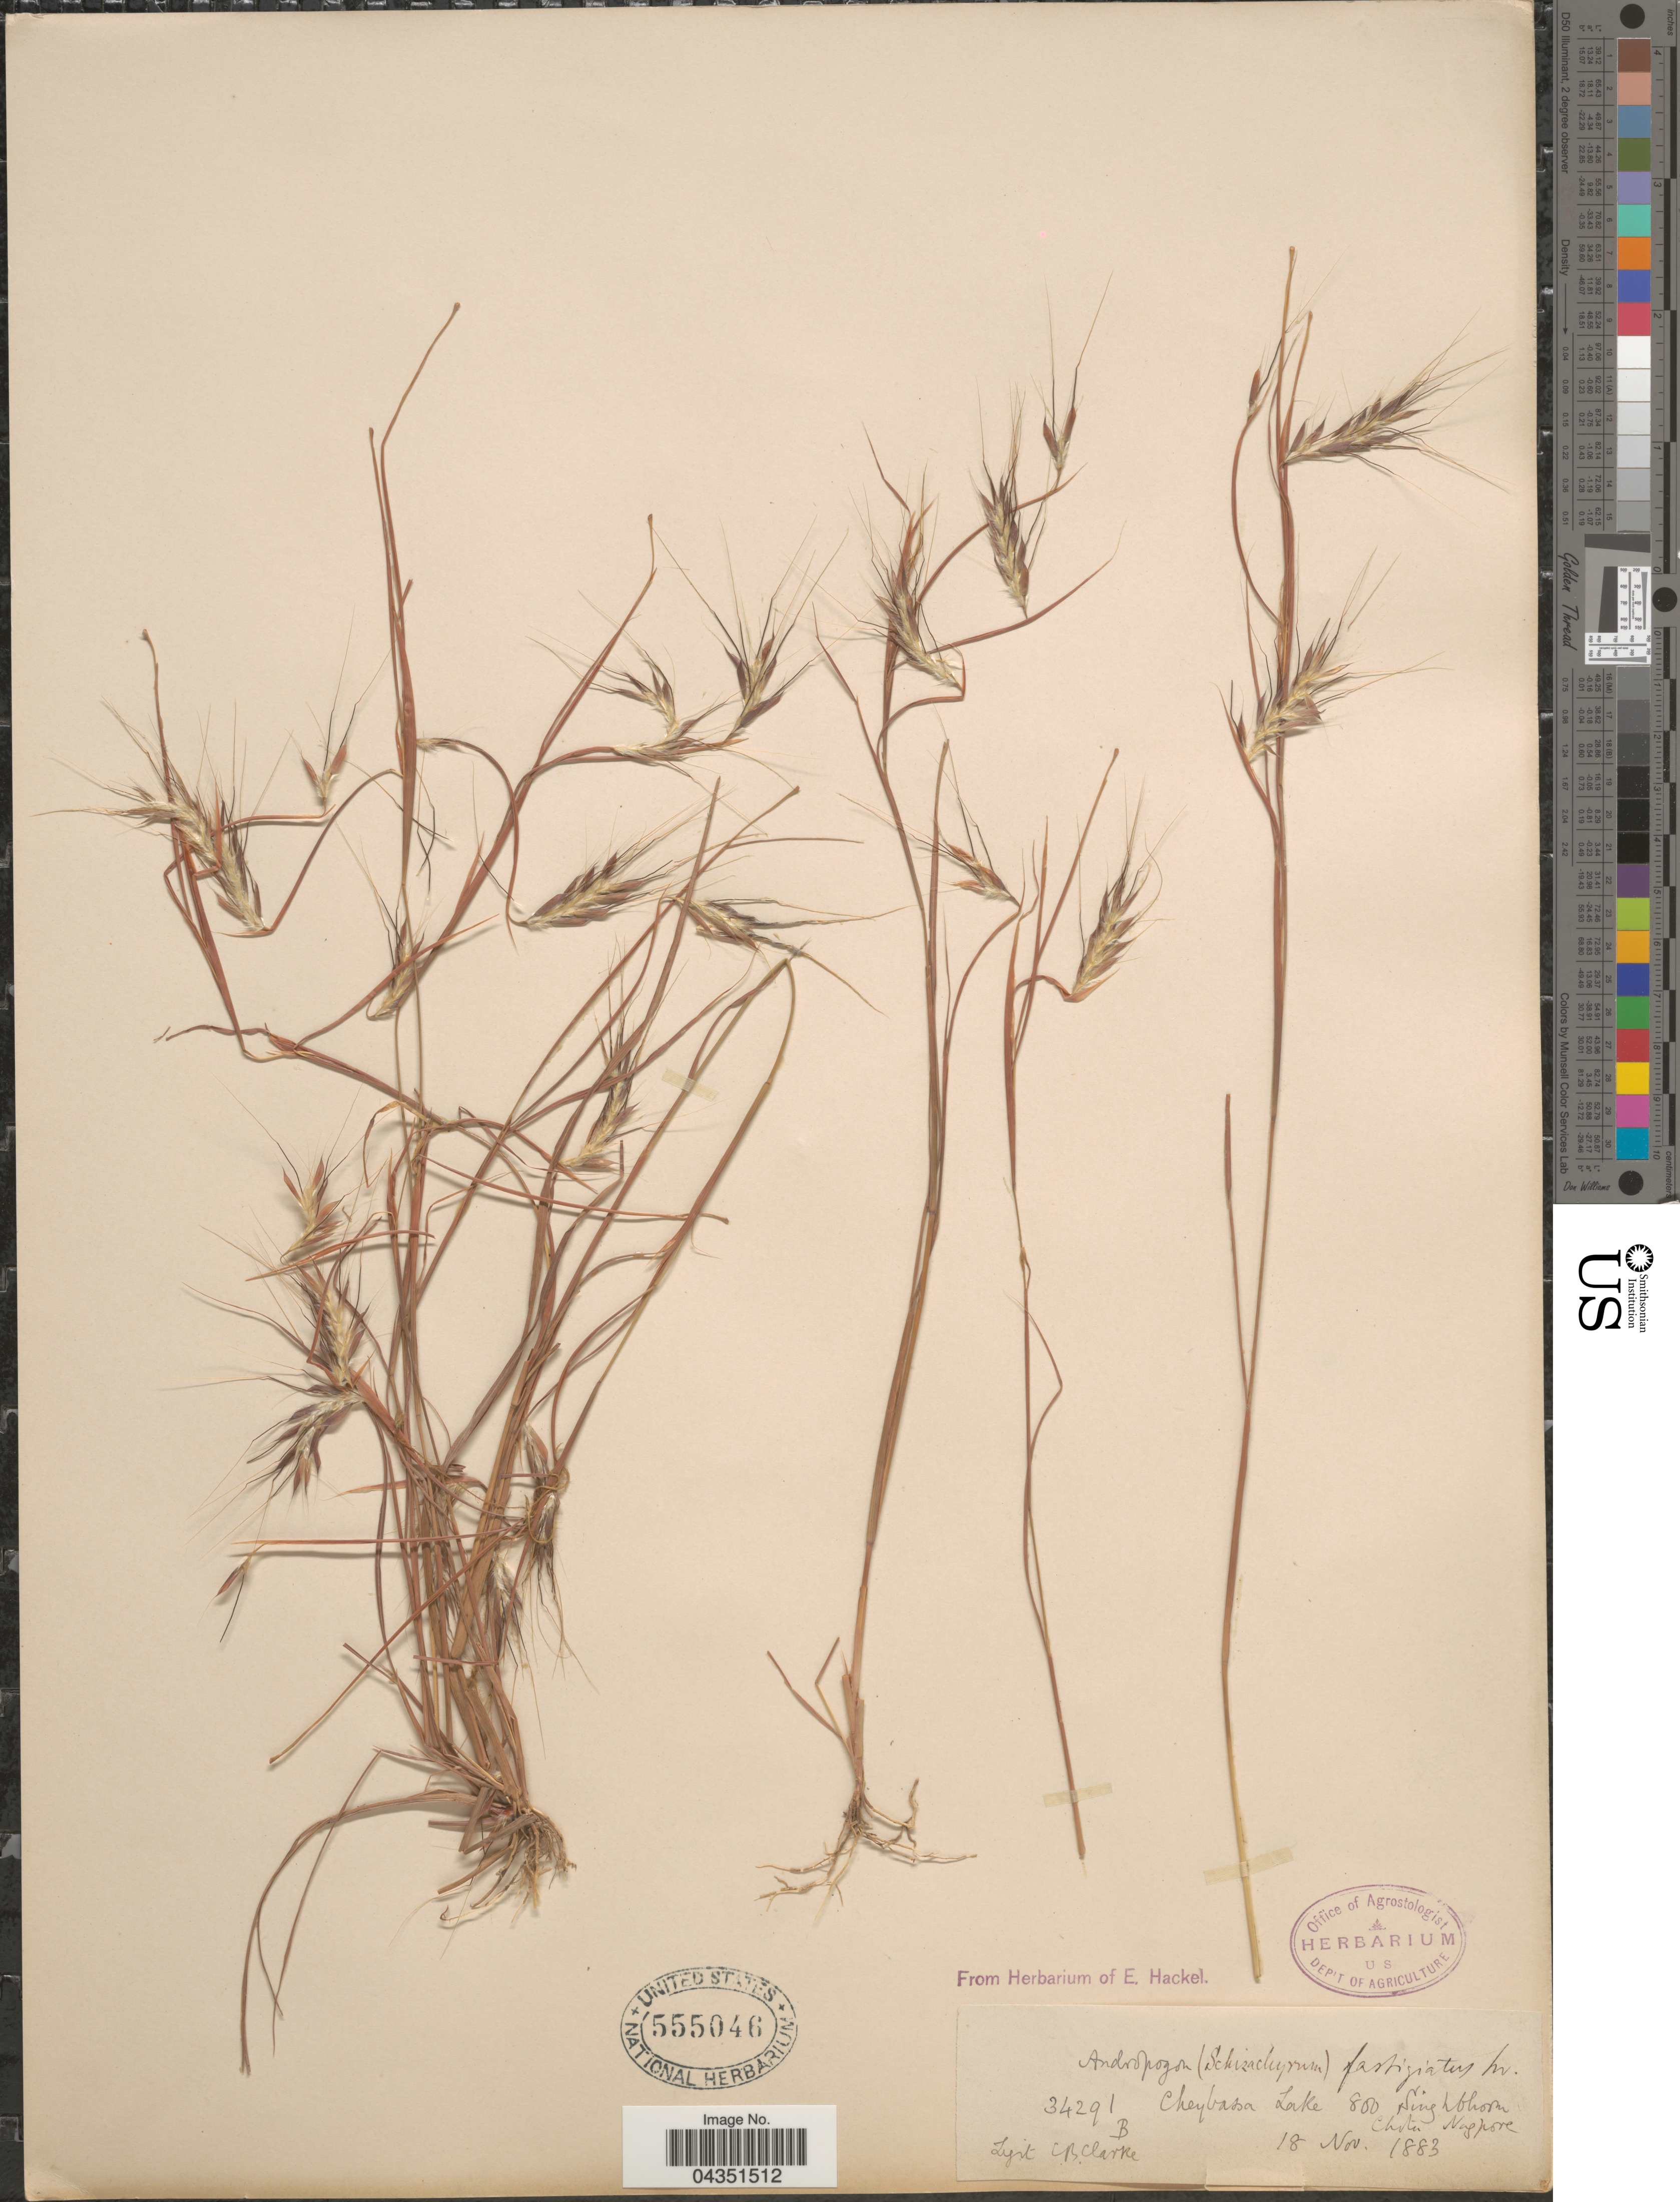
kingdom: Plantae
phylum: Tracheophyta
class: Liliopsida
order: Poales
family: Poaceae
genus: Diectomis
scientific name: Diectomis fastigiata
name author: (Sw.) P. Beauv.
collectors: C. B. Clarke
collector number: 34291B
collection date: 1883-11-18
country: India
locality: Cheybassa Lake. Singhborm. Chota Nagpore.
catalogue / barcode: US 555046